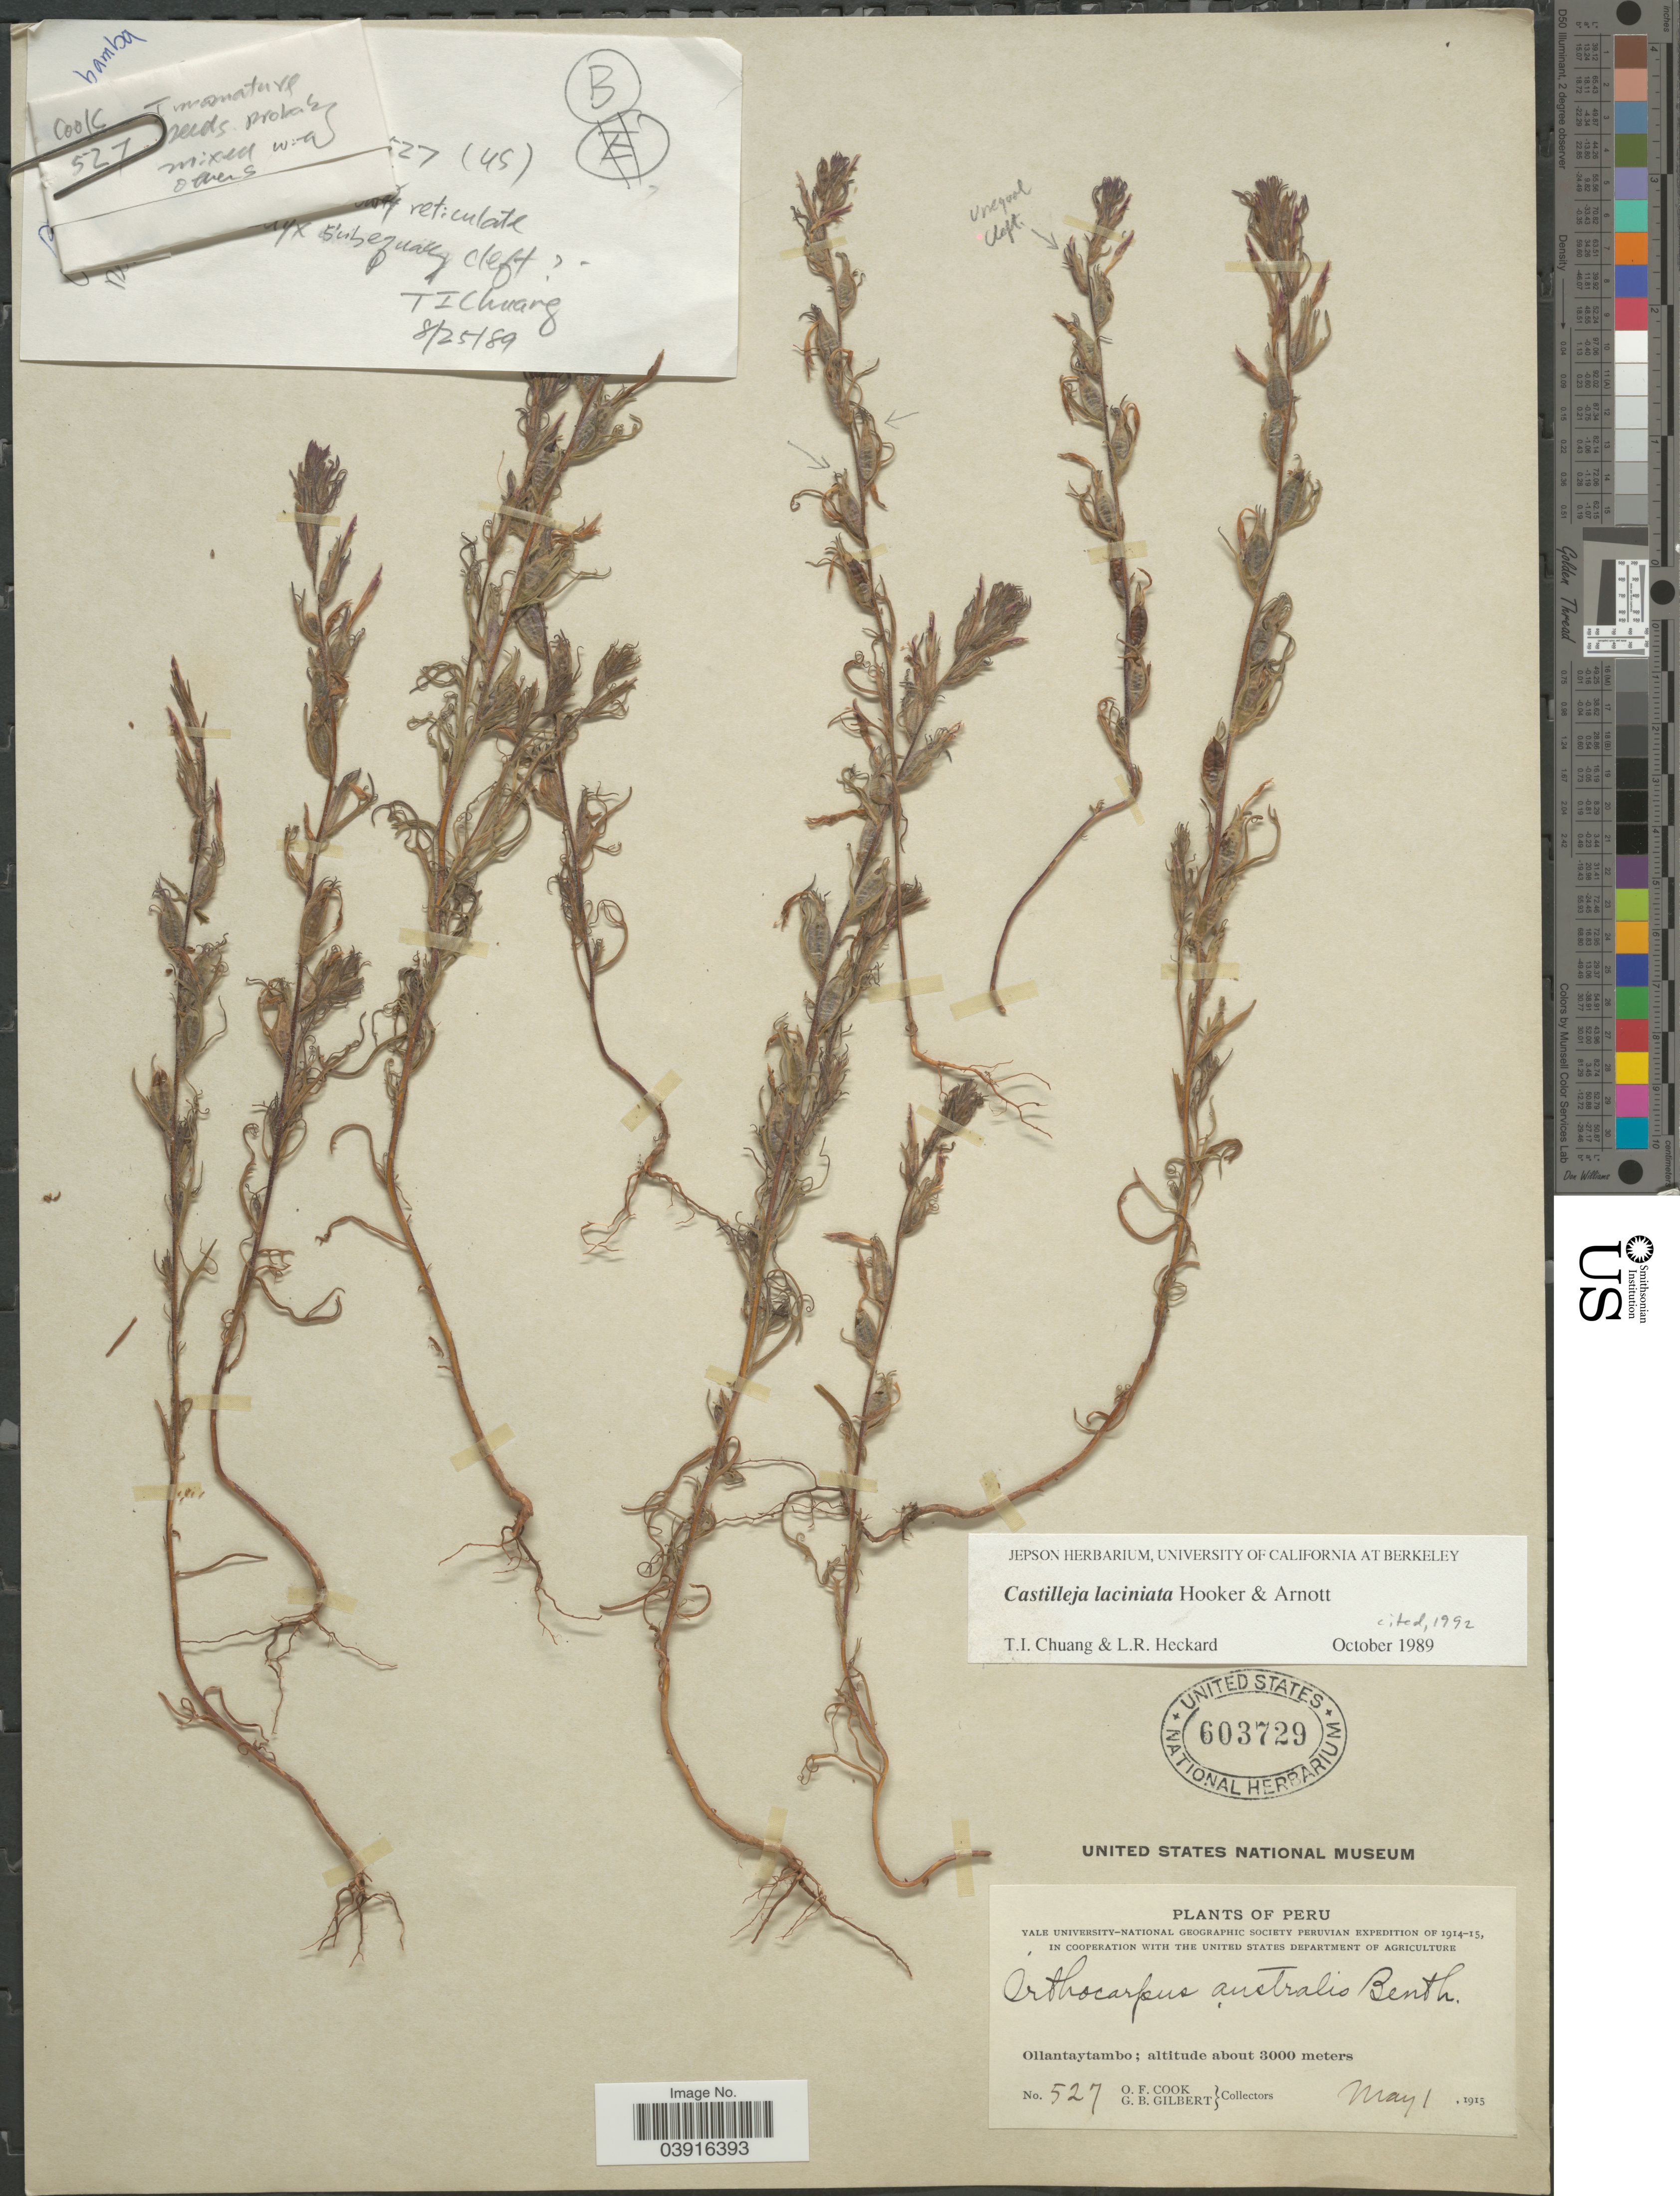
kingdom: Plantae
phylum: Tracheophyta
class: Magnoliopsida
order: Lamiales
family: Orobanchaceae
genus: Castilleja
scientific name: Castilleja laciniata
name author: Hook. & Arn.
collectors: O. F. Cook & G. B. Gilbert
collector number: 527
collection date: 1915-05-01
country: Peru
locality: Ollantaytambo.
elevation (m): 3000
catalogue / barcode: US 603729